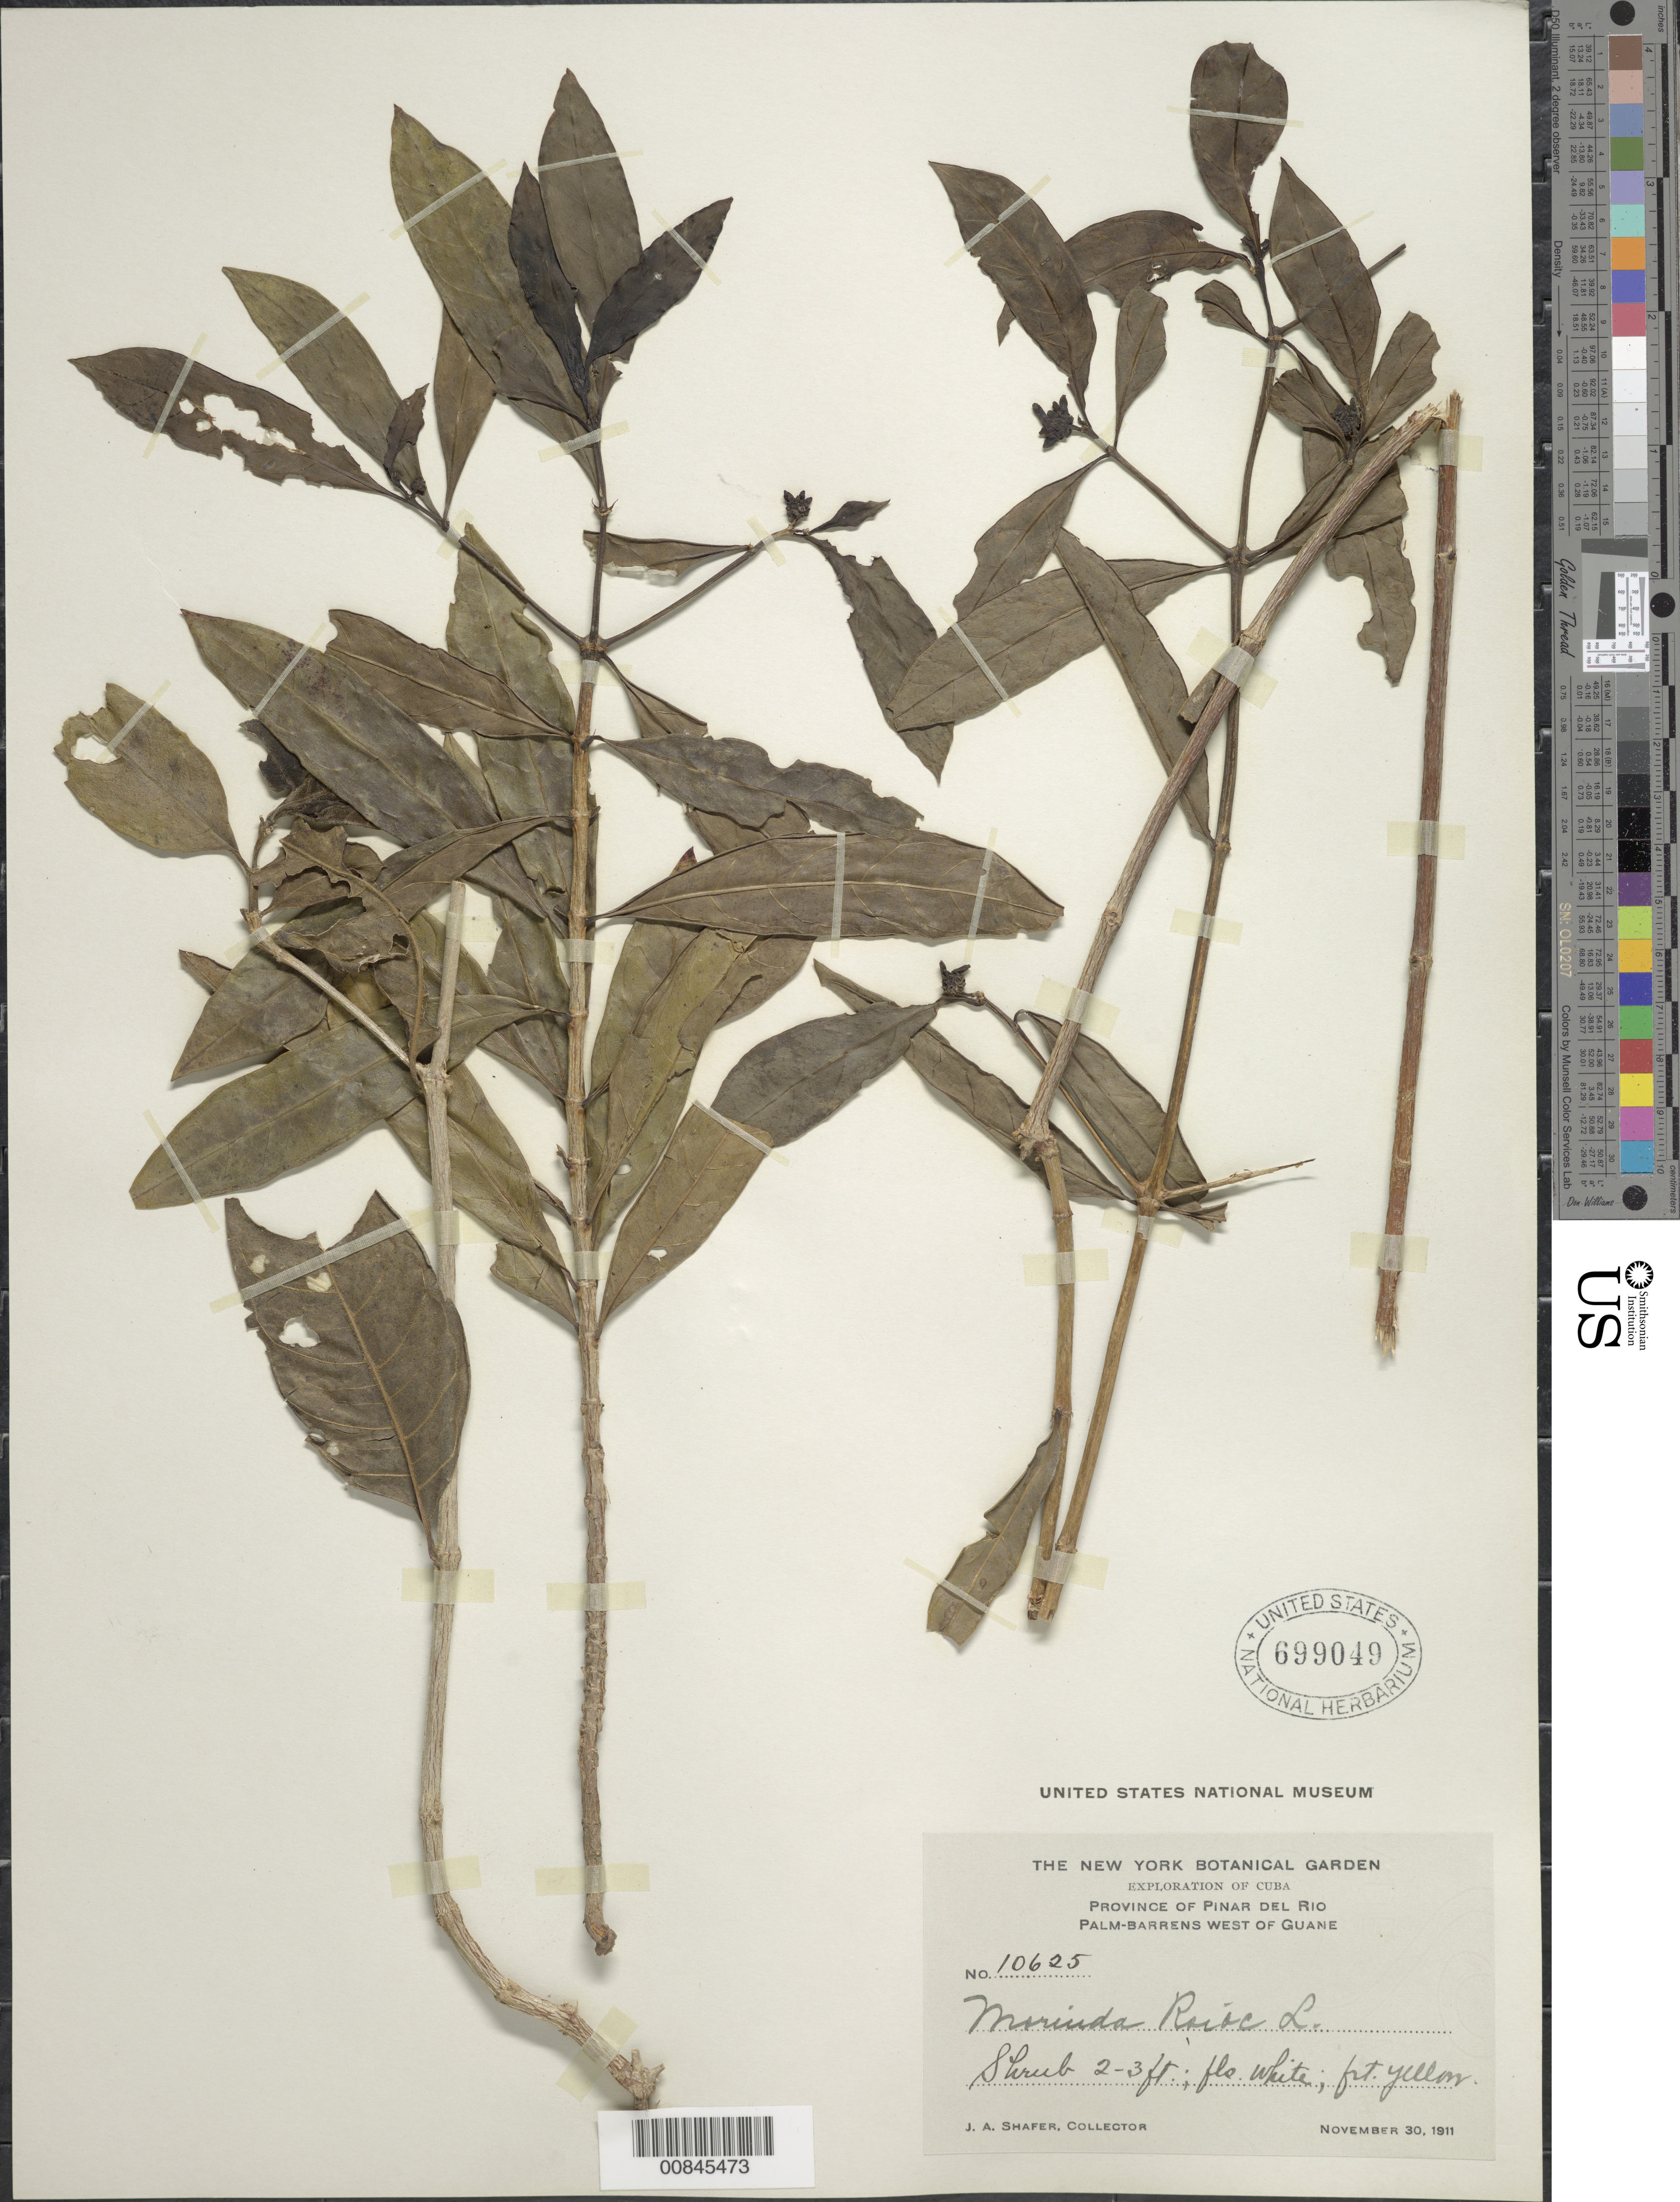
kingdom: Plantae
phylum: Tracheophyta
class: Magnoliopsida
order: Gentianales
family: Rubiaceae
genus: Morinda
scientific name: Morinda royoc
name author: L.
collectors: J. A. Shafer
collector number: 10625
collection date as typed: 30 Nov 1911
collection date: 1911-11-30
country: Cuba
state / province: Pinar del Río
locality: Palm Barrens west of Guane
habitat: Palm barrens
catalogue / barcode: US 699049